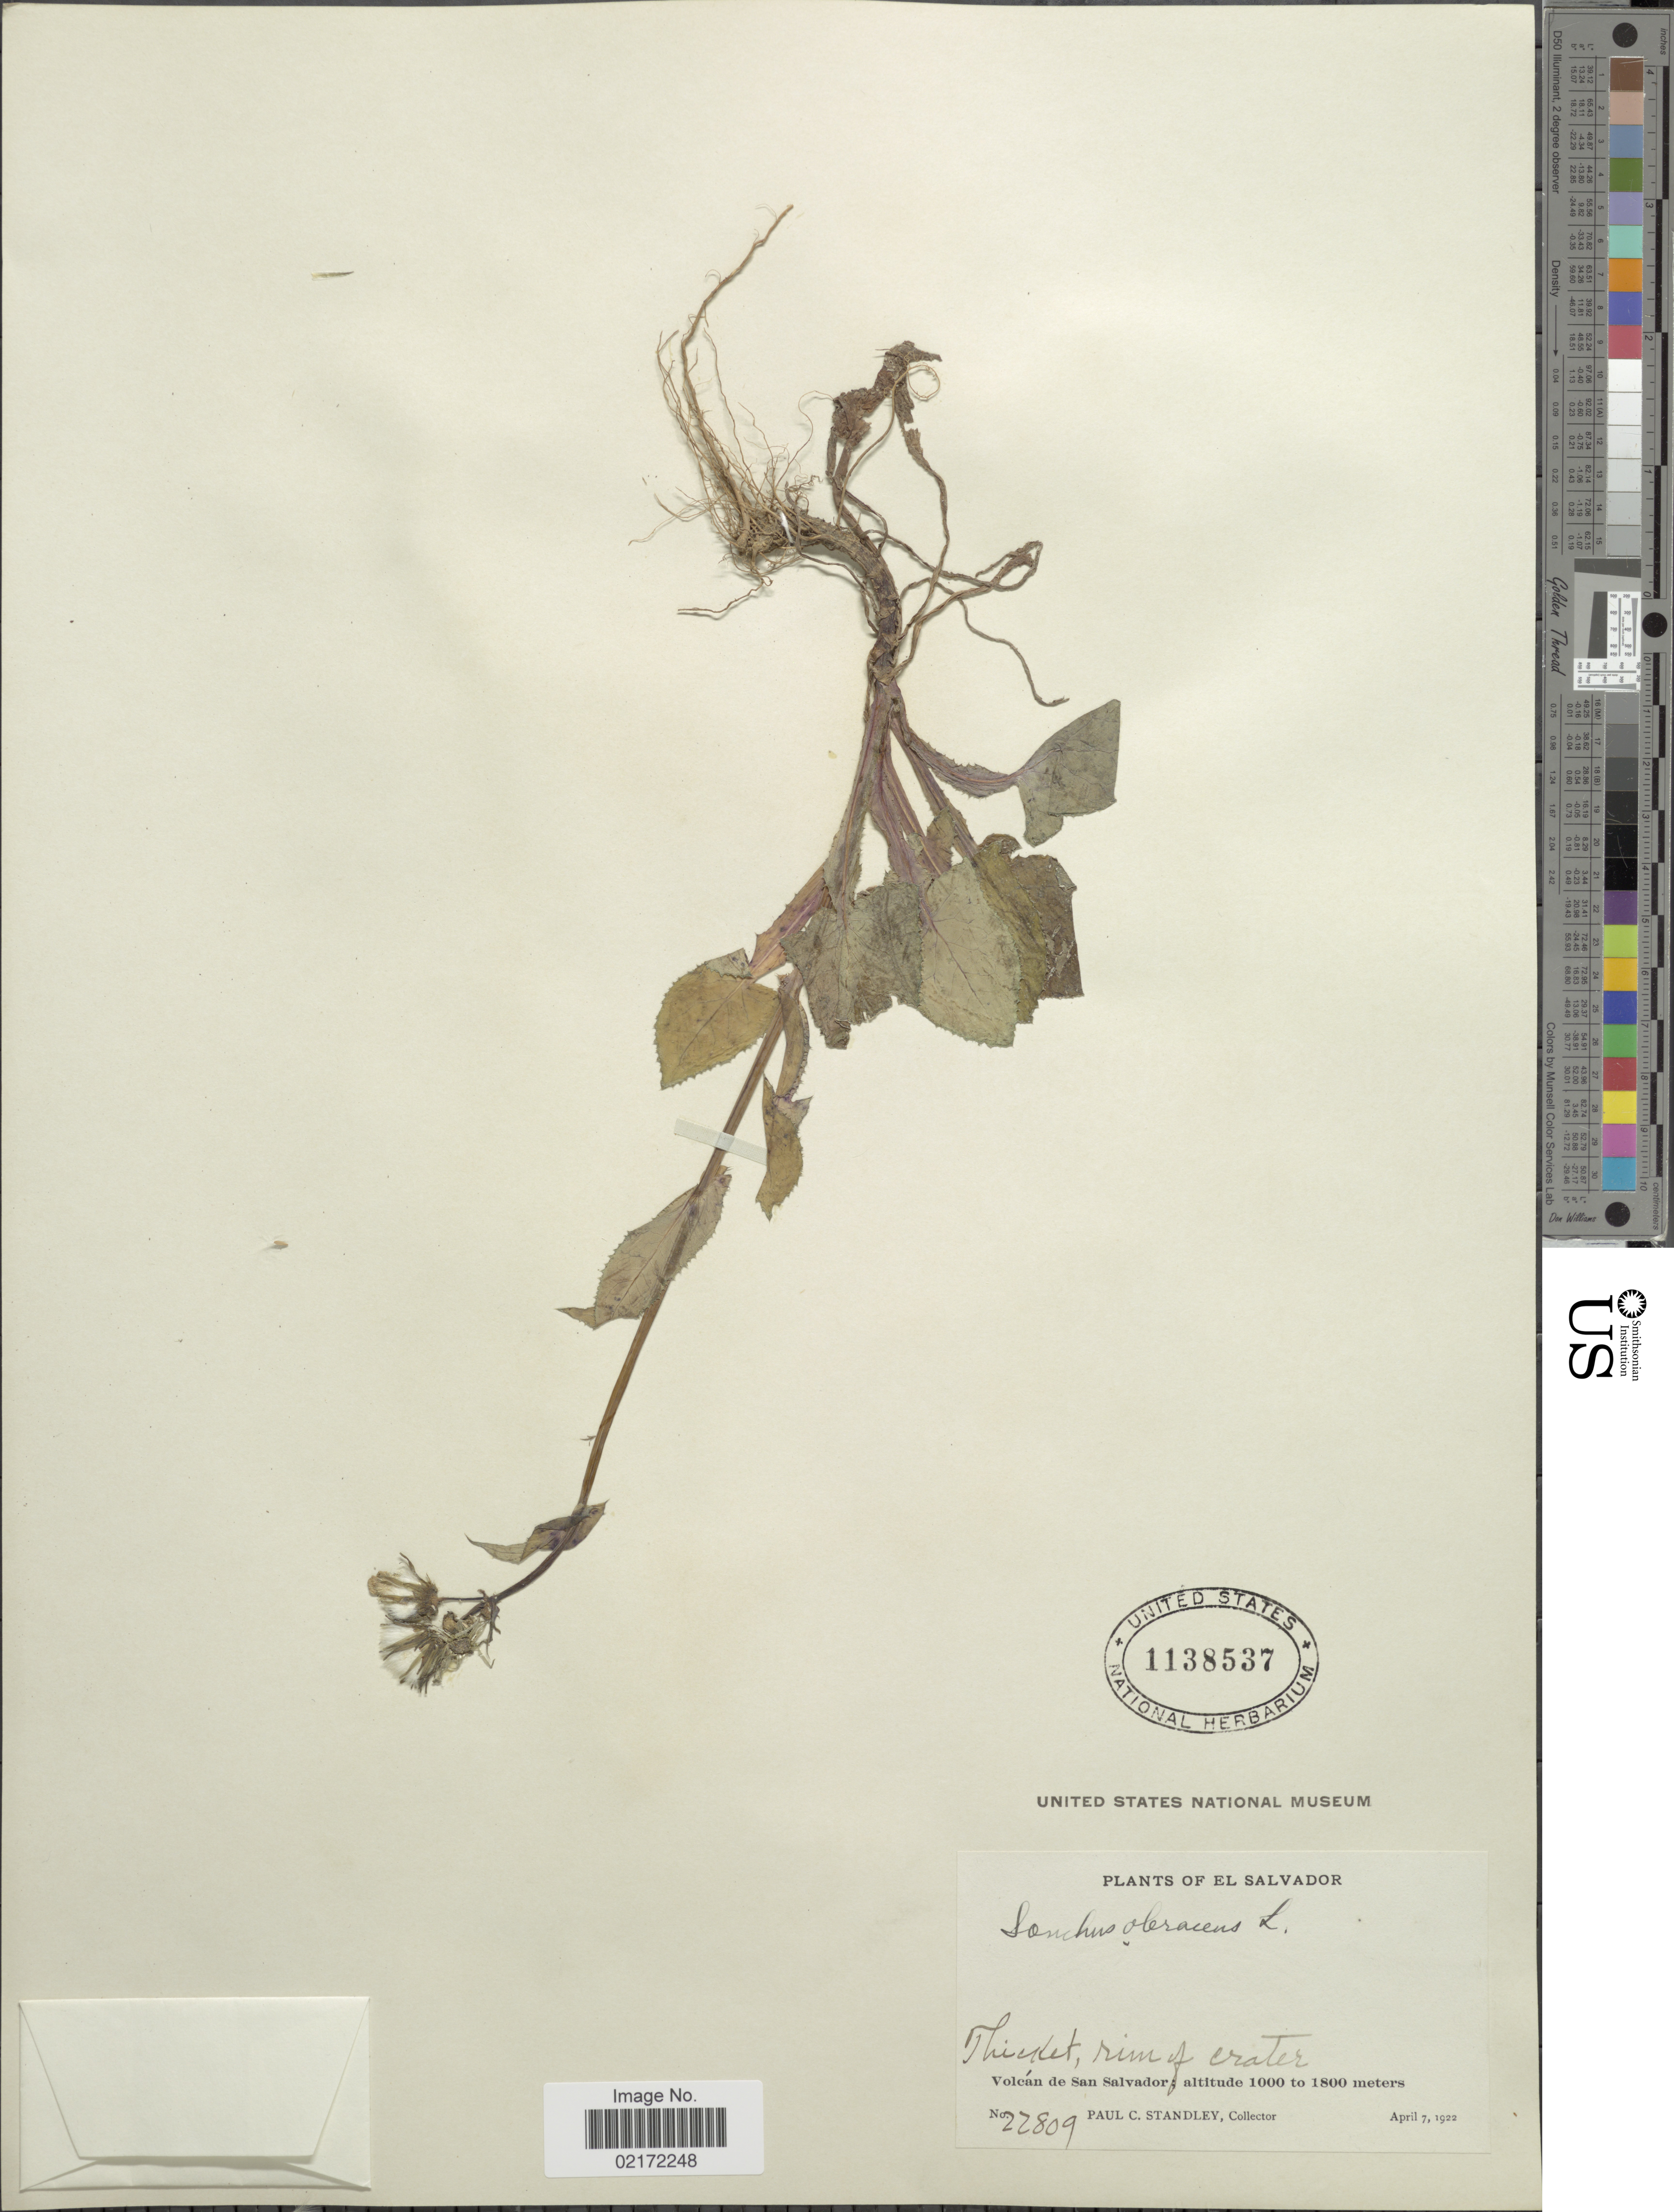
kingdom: Plantae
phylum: Tracheophyta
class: Magnoliopsida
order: Asterales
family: Asteraceae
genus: Sonchus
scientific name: Sonchus oleraceus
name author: L.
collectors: P. C. Standley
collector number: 22809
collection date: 1922-04-07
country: El Salvador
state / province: San Salvador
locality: Thicket, rim of crater. Volcán de San Salvador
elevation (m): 1000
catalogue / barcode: US 1138537